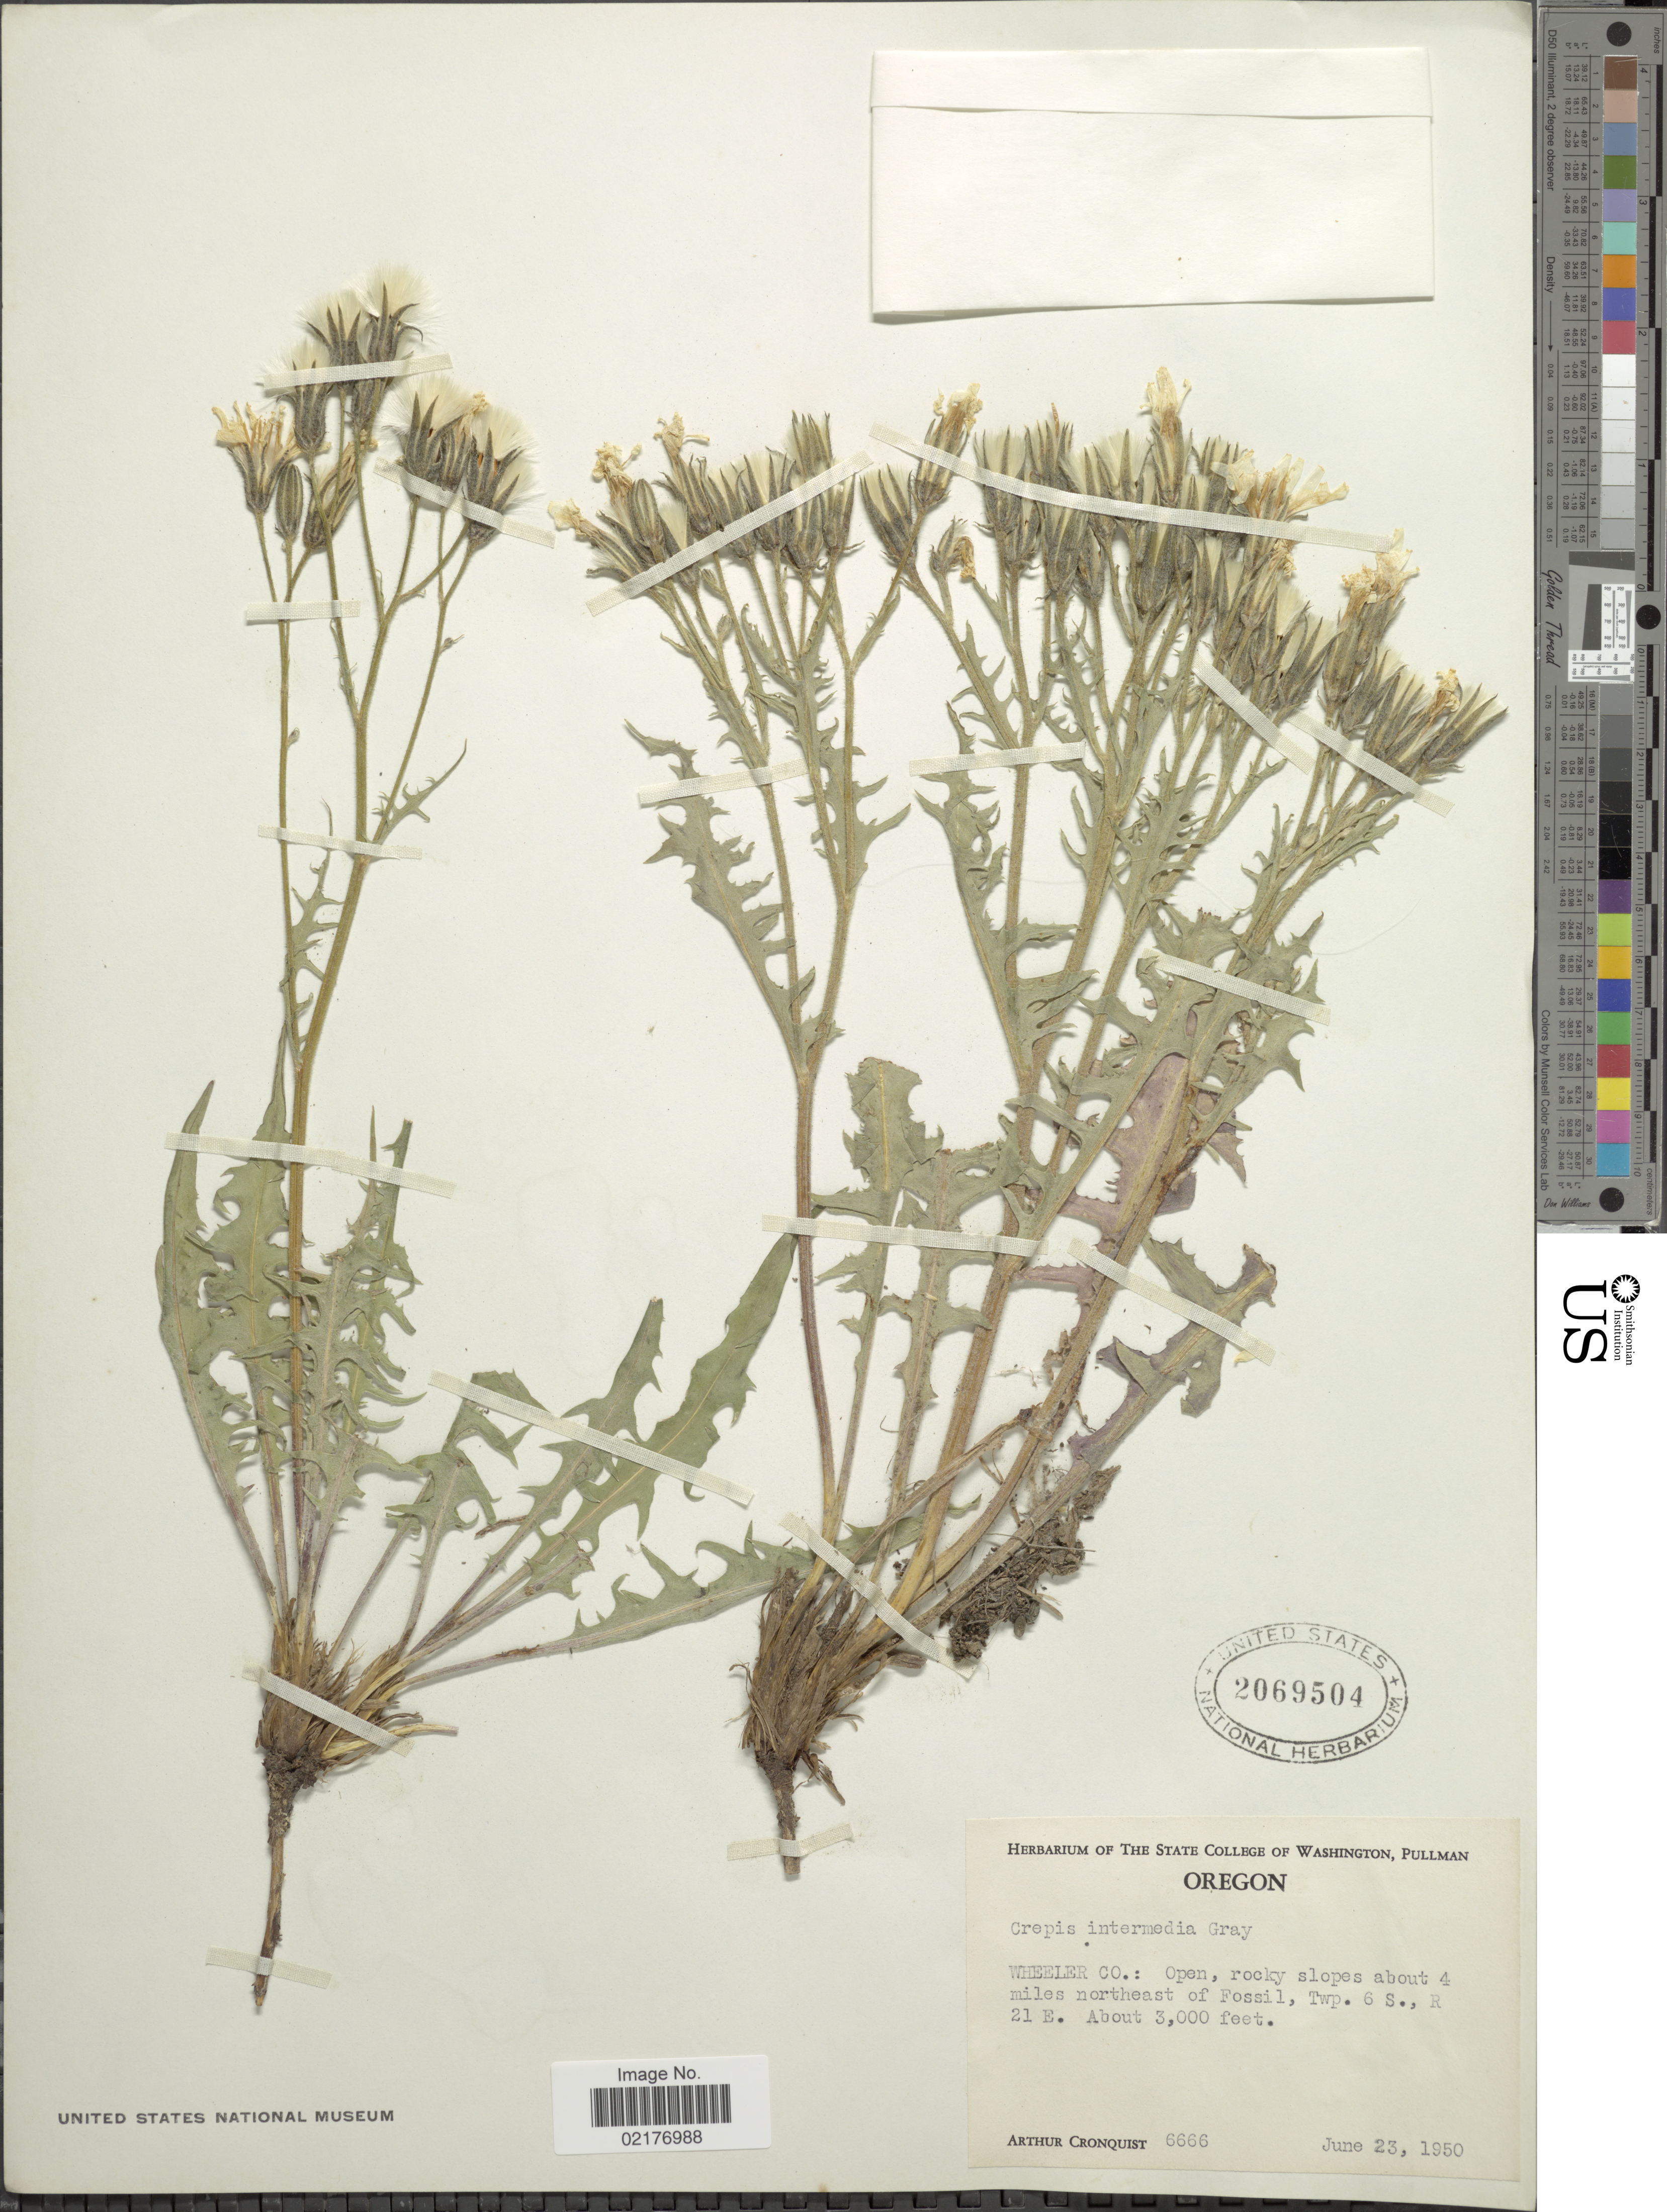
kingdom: Plantae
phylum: Tracheophyta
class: Magnoliopsida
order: Asterales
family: Asteraceae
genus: Crepis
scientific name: Crepis intermedia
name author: A. Gray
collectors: A. J. Cronquist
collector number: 6666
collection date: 1950-06-23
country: United States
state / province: Oregon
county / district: Wheeler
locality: Wheeler Co.: Open, rocky slope about 4 miles northeast of Fossil, Twp. 8 S., R 21 E.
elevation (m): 914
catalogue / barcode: US 2069504